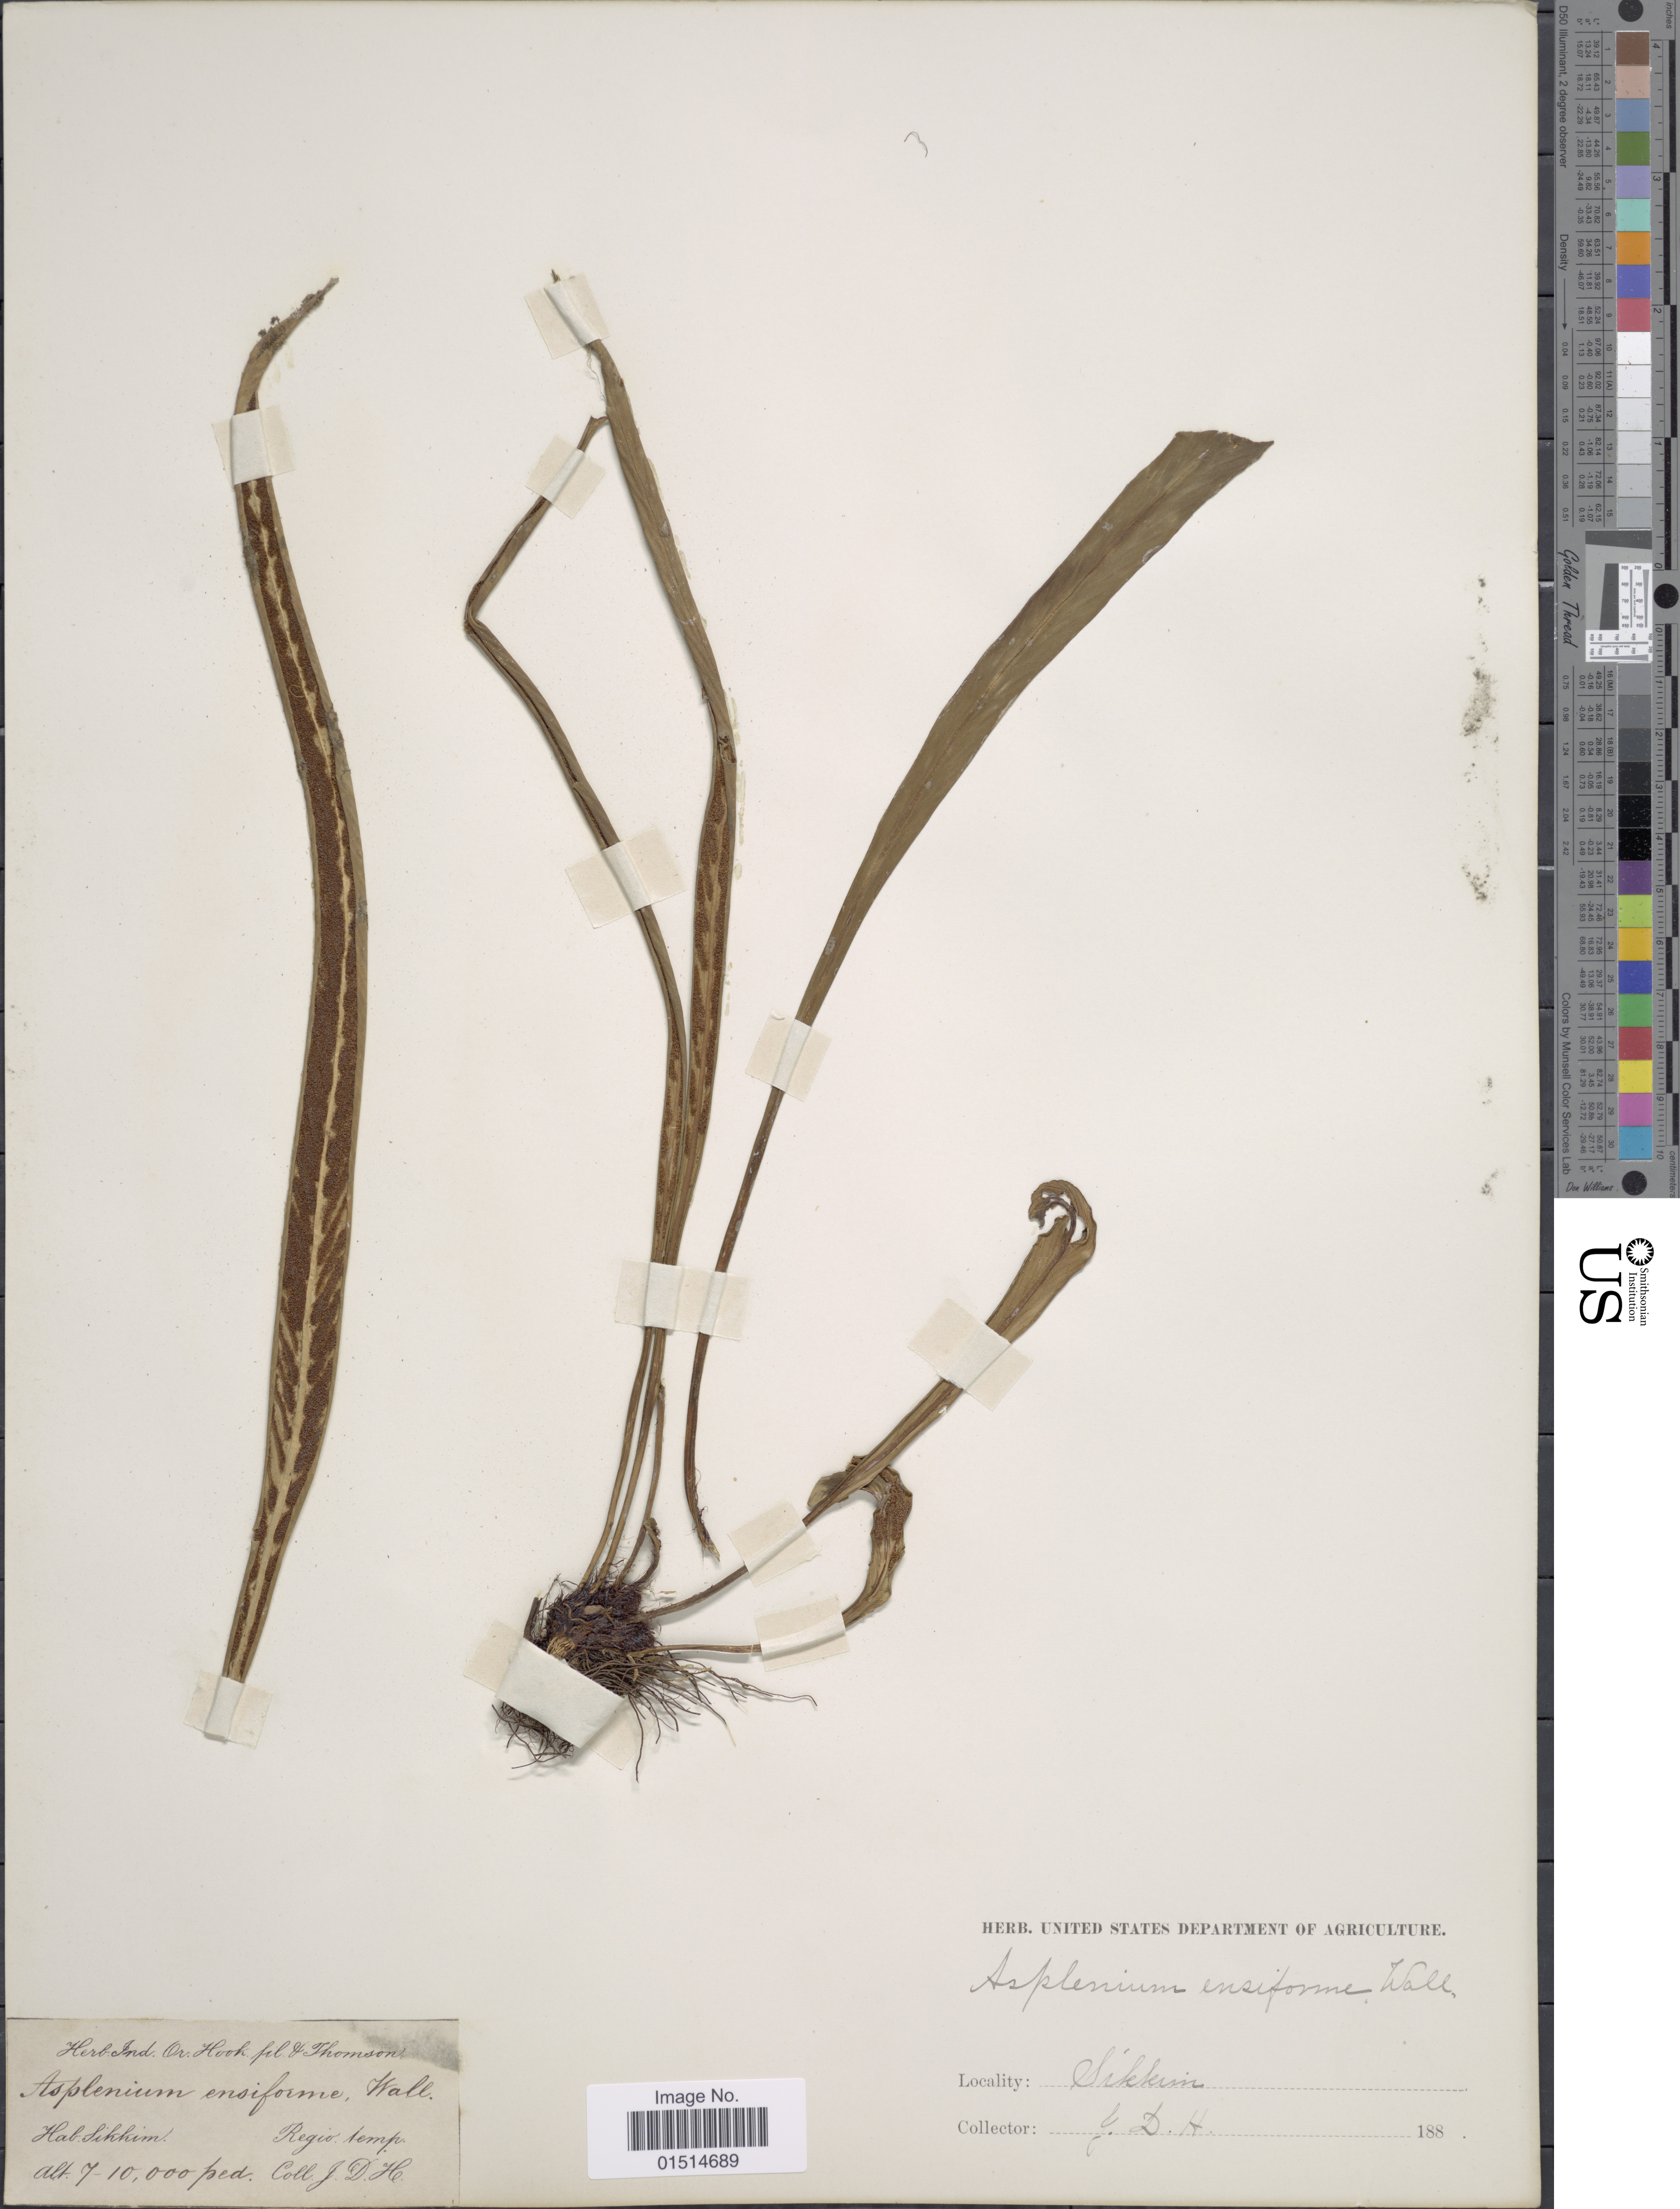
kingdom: Plantae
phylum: Tracheophyta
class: Polypodiopsida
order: Polypodiales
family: Aspleniaceae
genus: Asplenium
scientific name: Asplenium ensiforme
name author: Wall. ex Hook. & Grev.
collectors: J. D. Hooker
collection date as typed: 188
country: India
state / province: Sikkim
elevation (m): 2134